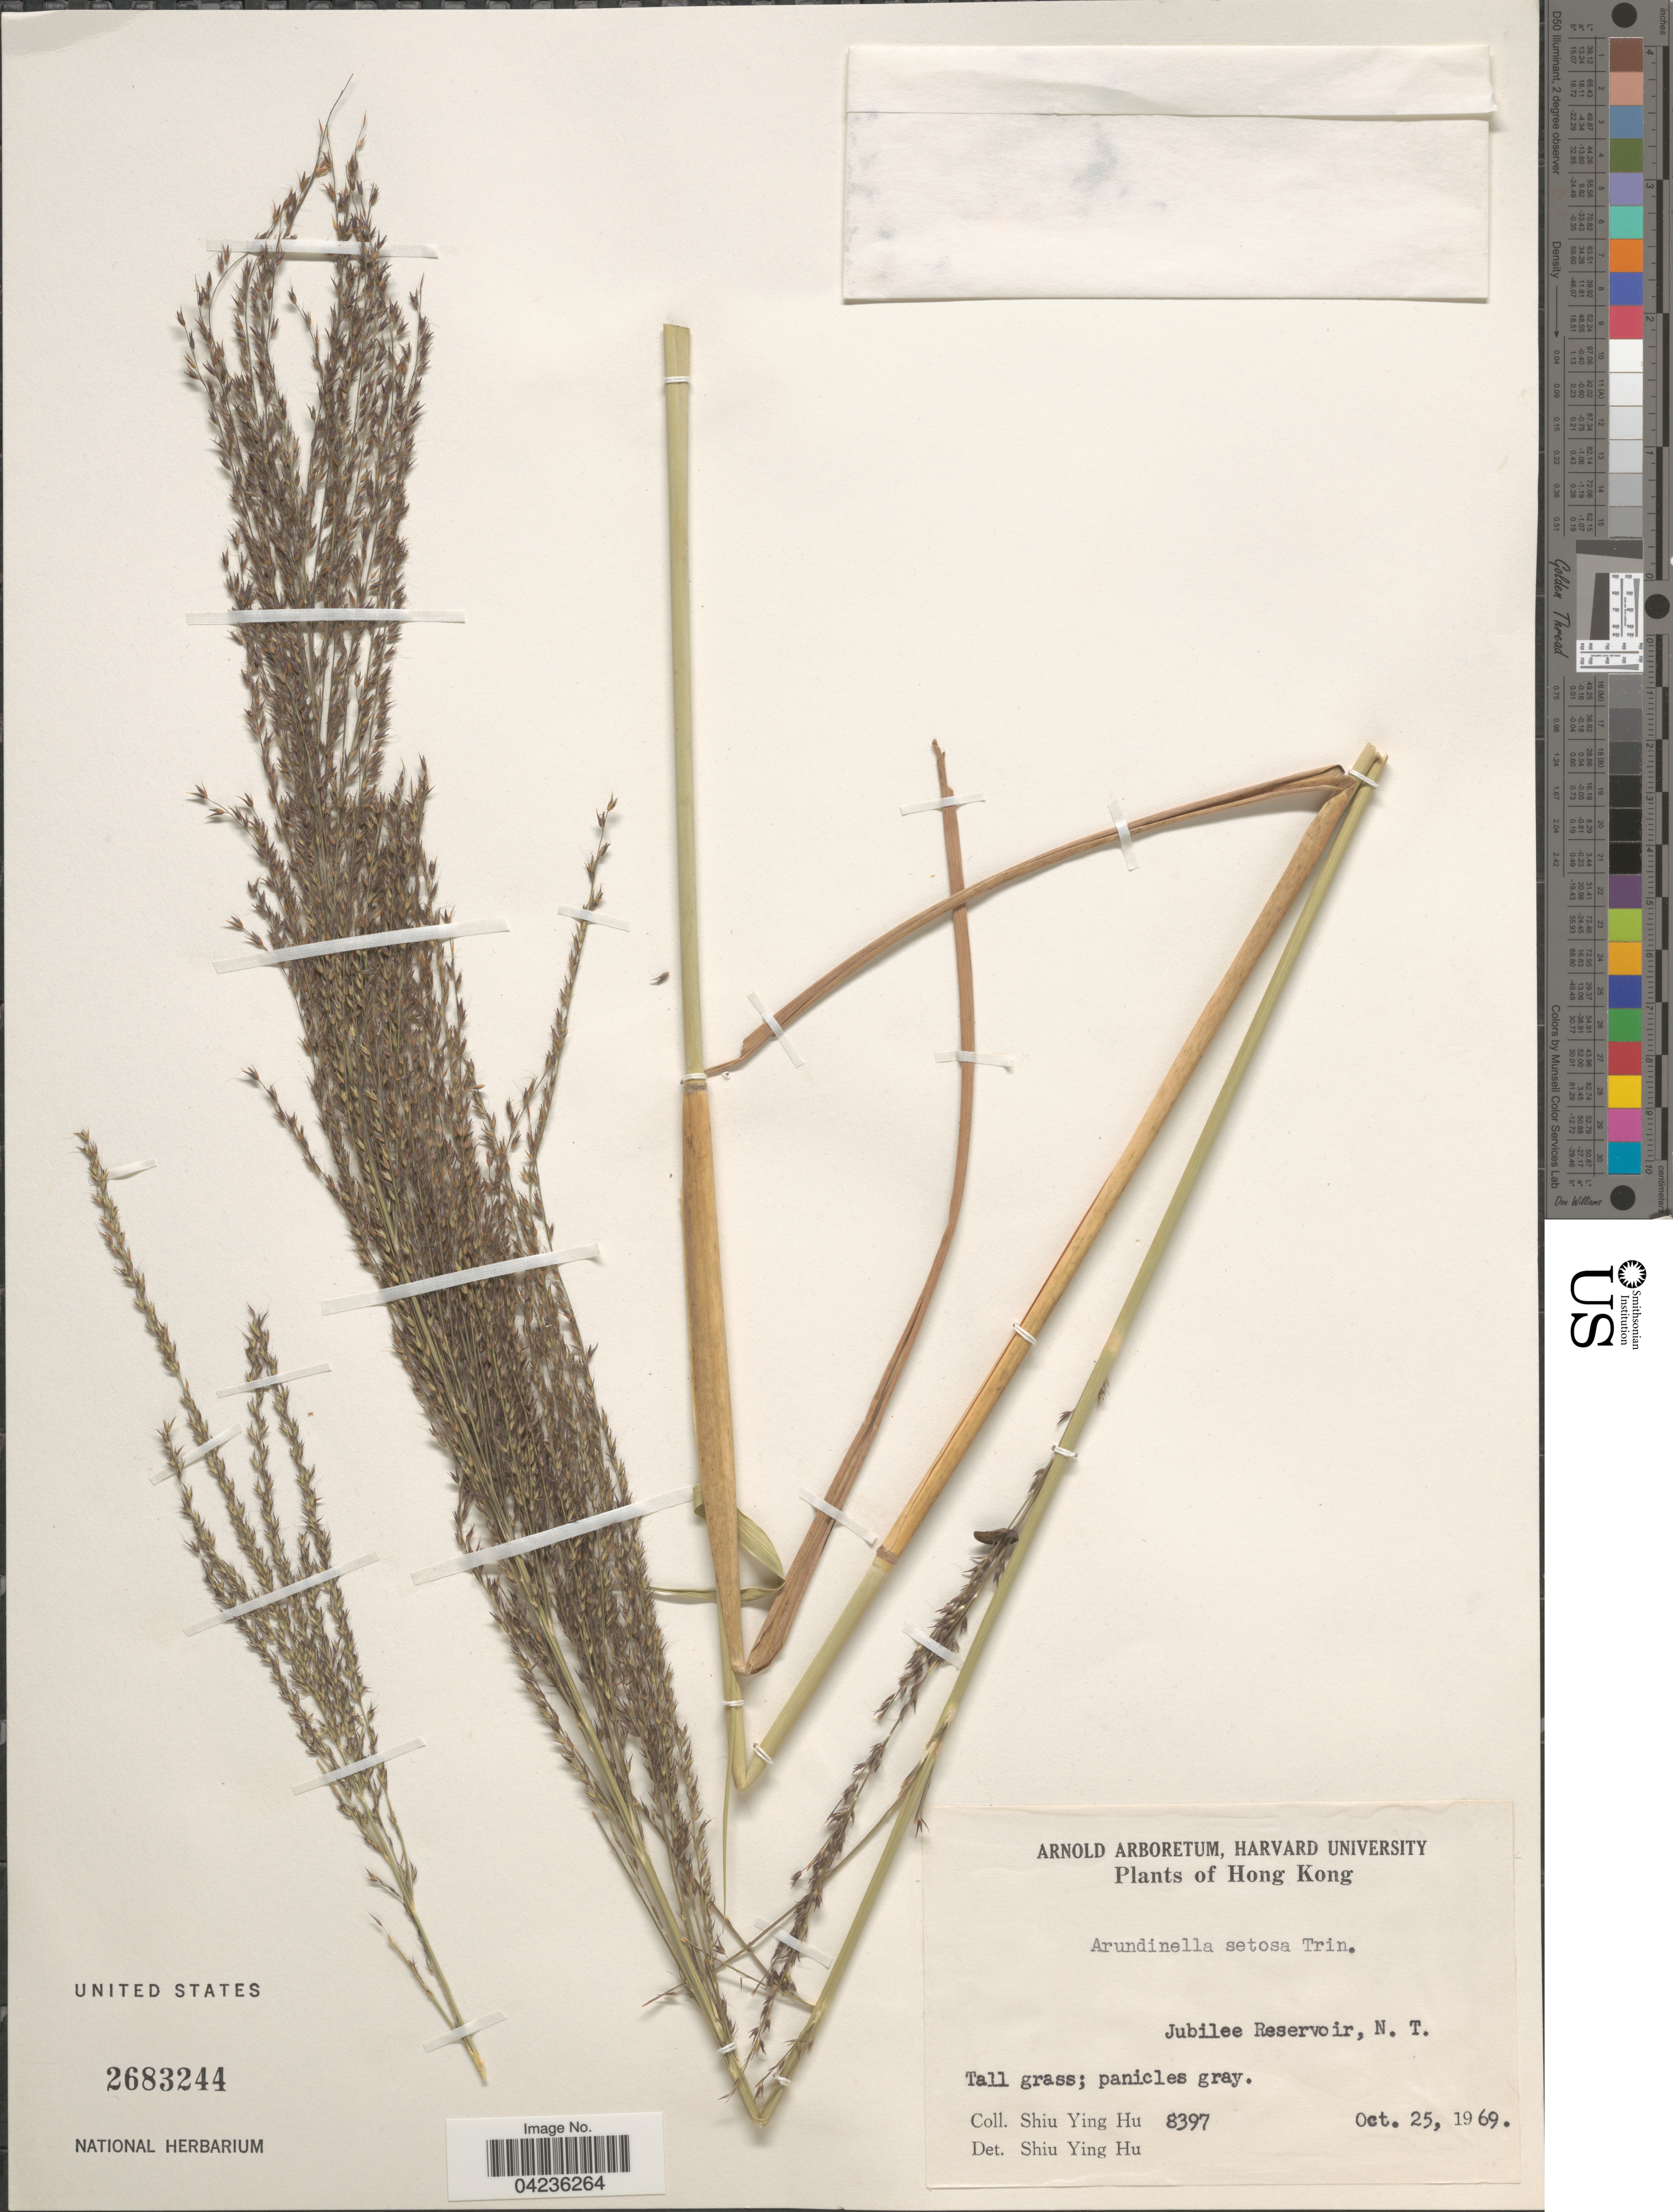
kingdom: Plantae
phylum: Tracheophyta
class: Liliopsida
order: Poales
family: Poaceae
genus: Arundinella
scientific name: Arundinella setosa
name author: Trin.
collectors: S. Y. Hu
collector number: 8397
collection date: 1969-10-25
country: China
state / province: Hong Kong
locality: Jubilee Reservoir, N. T.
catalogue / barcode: US 2683244